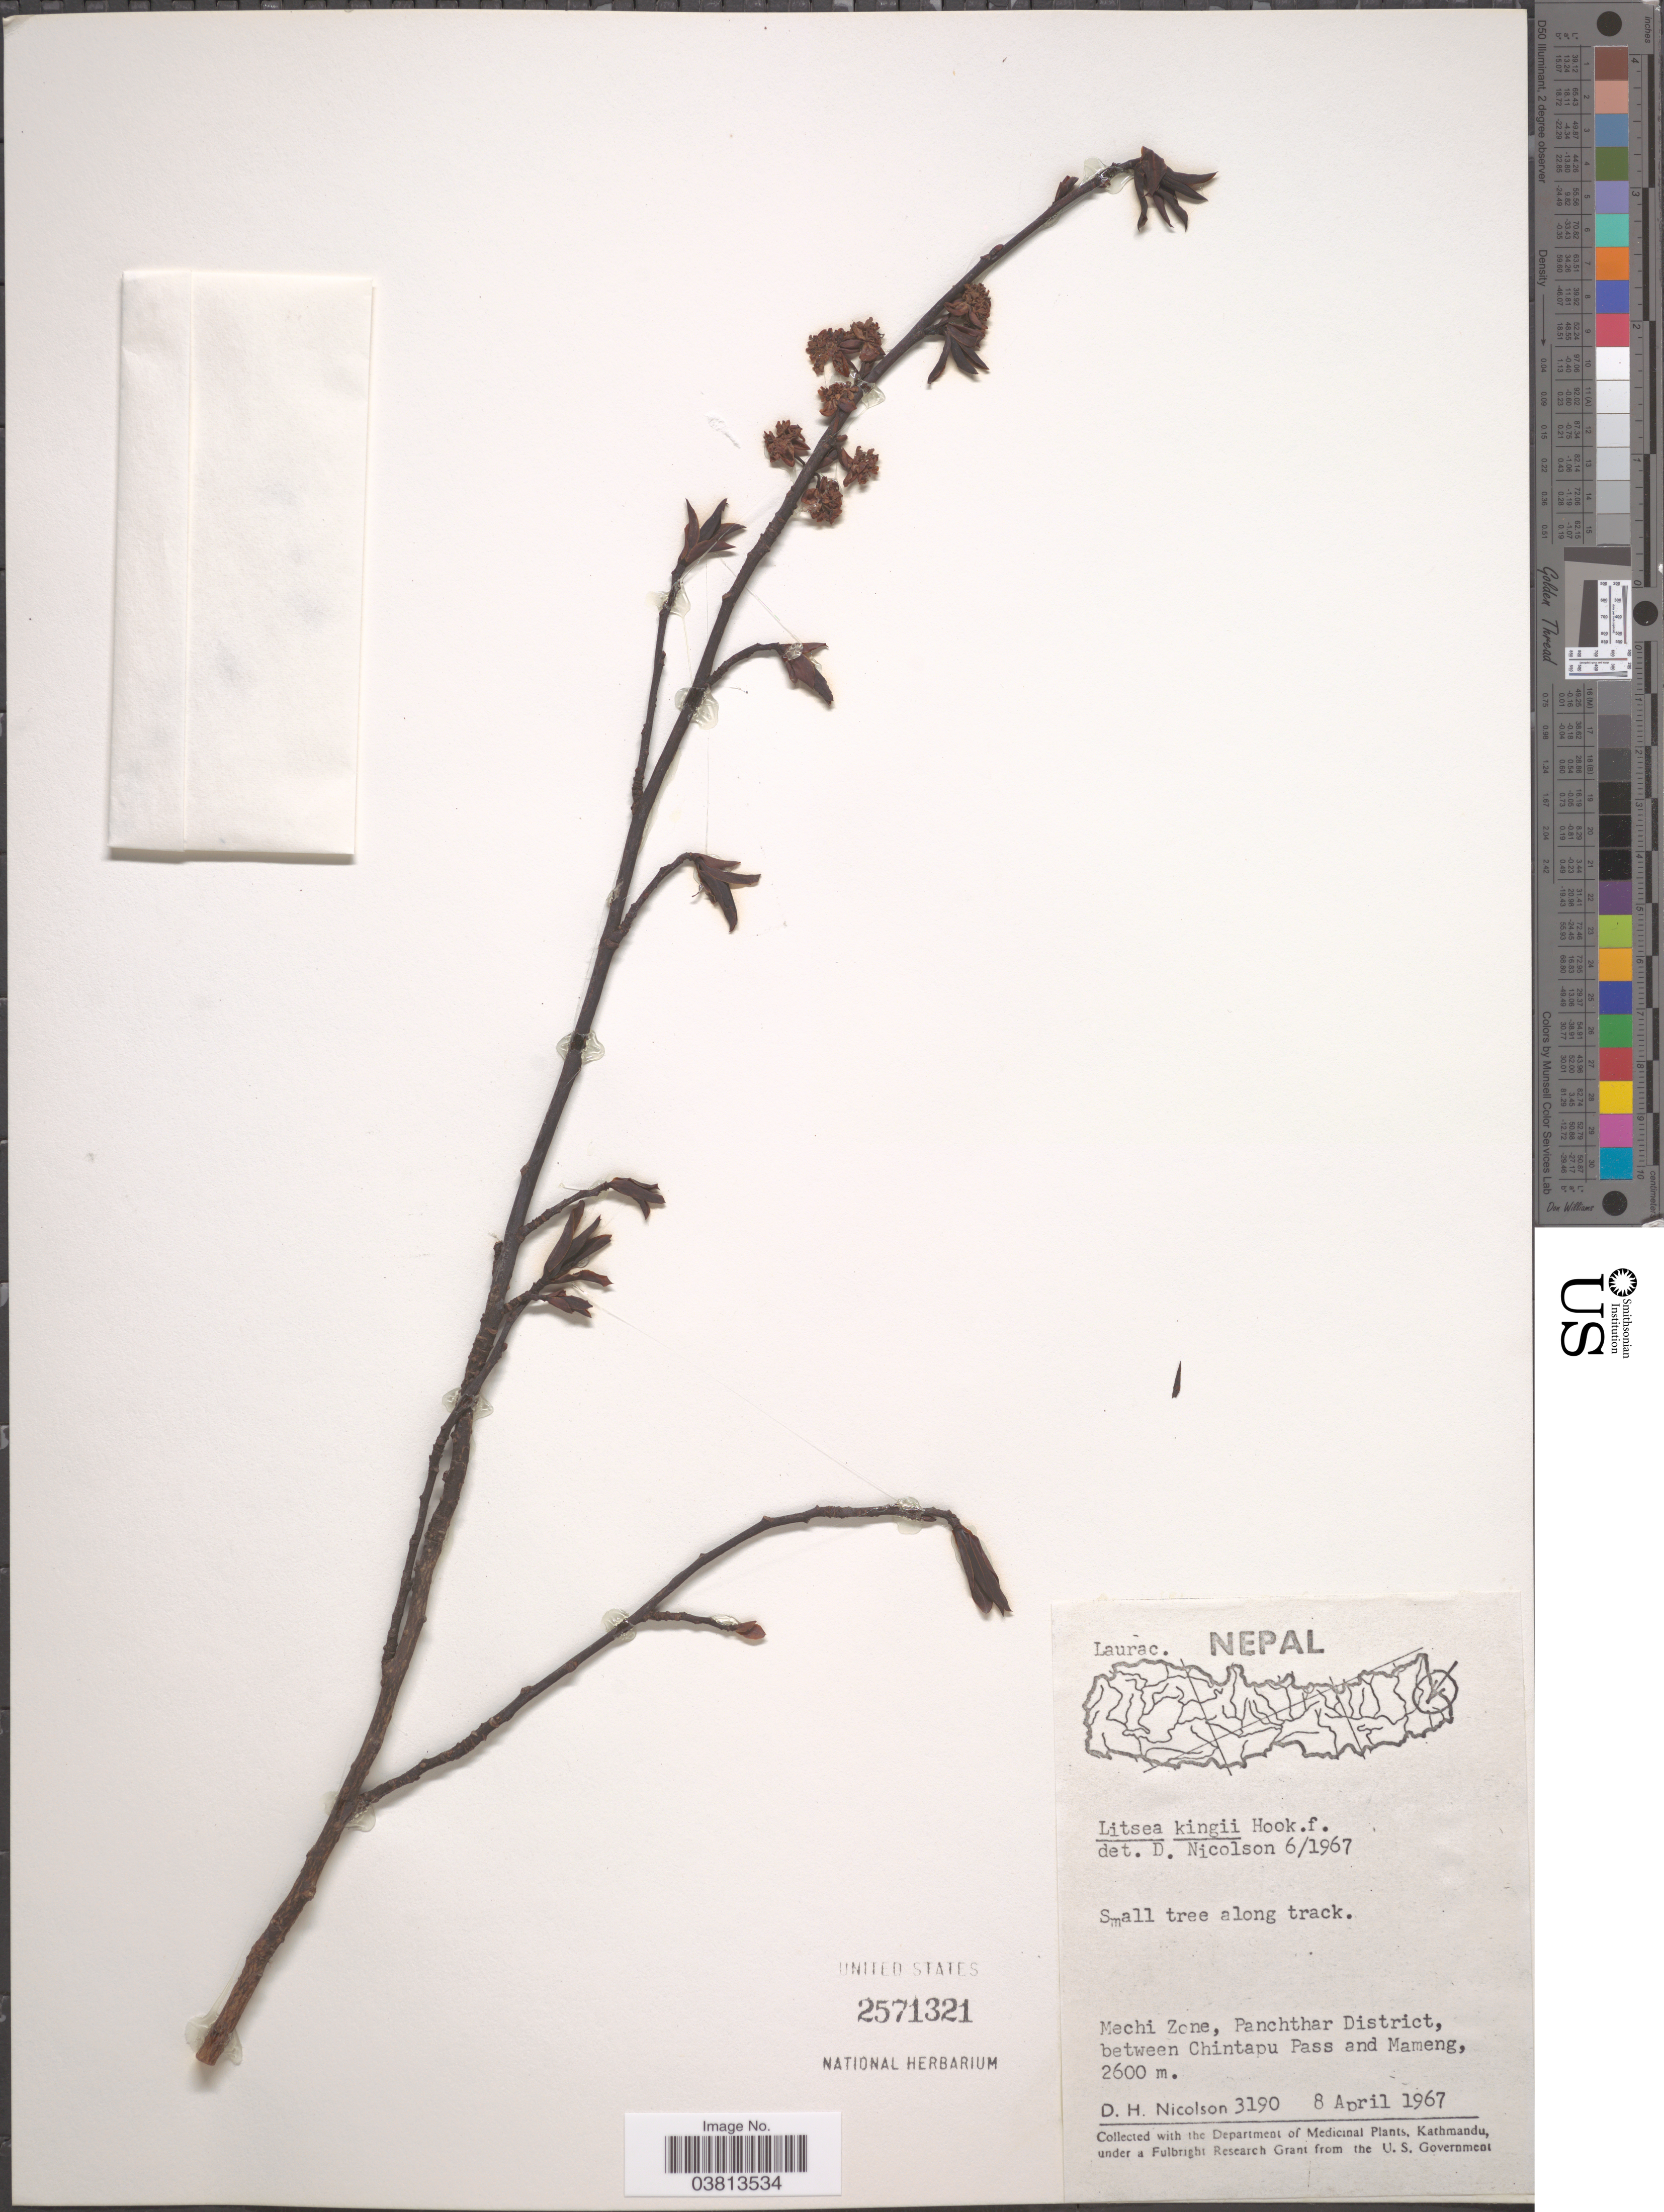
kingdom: Plantae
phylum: Tracheophyta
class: Magnoliopsida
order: Laurales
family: Lauraceae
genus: Litsea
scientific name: Litsea kingii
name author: Hook. f.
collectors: D. H. Nicolson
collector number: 3190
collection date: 1967-04-08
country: Nepal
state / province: Mechi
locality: Along track. Mechi Zone, Panchthar District, between Chintapu Pass and Mameng.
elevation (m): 2600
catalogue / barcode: US 2571321